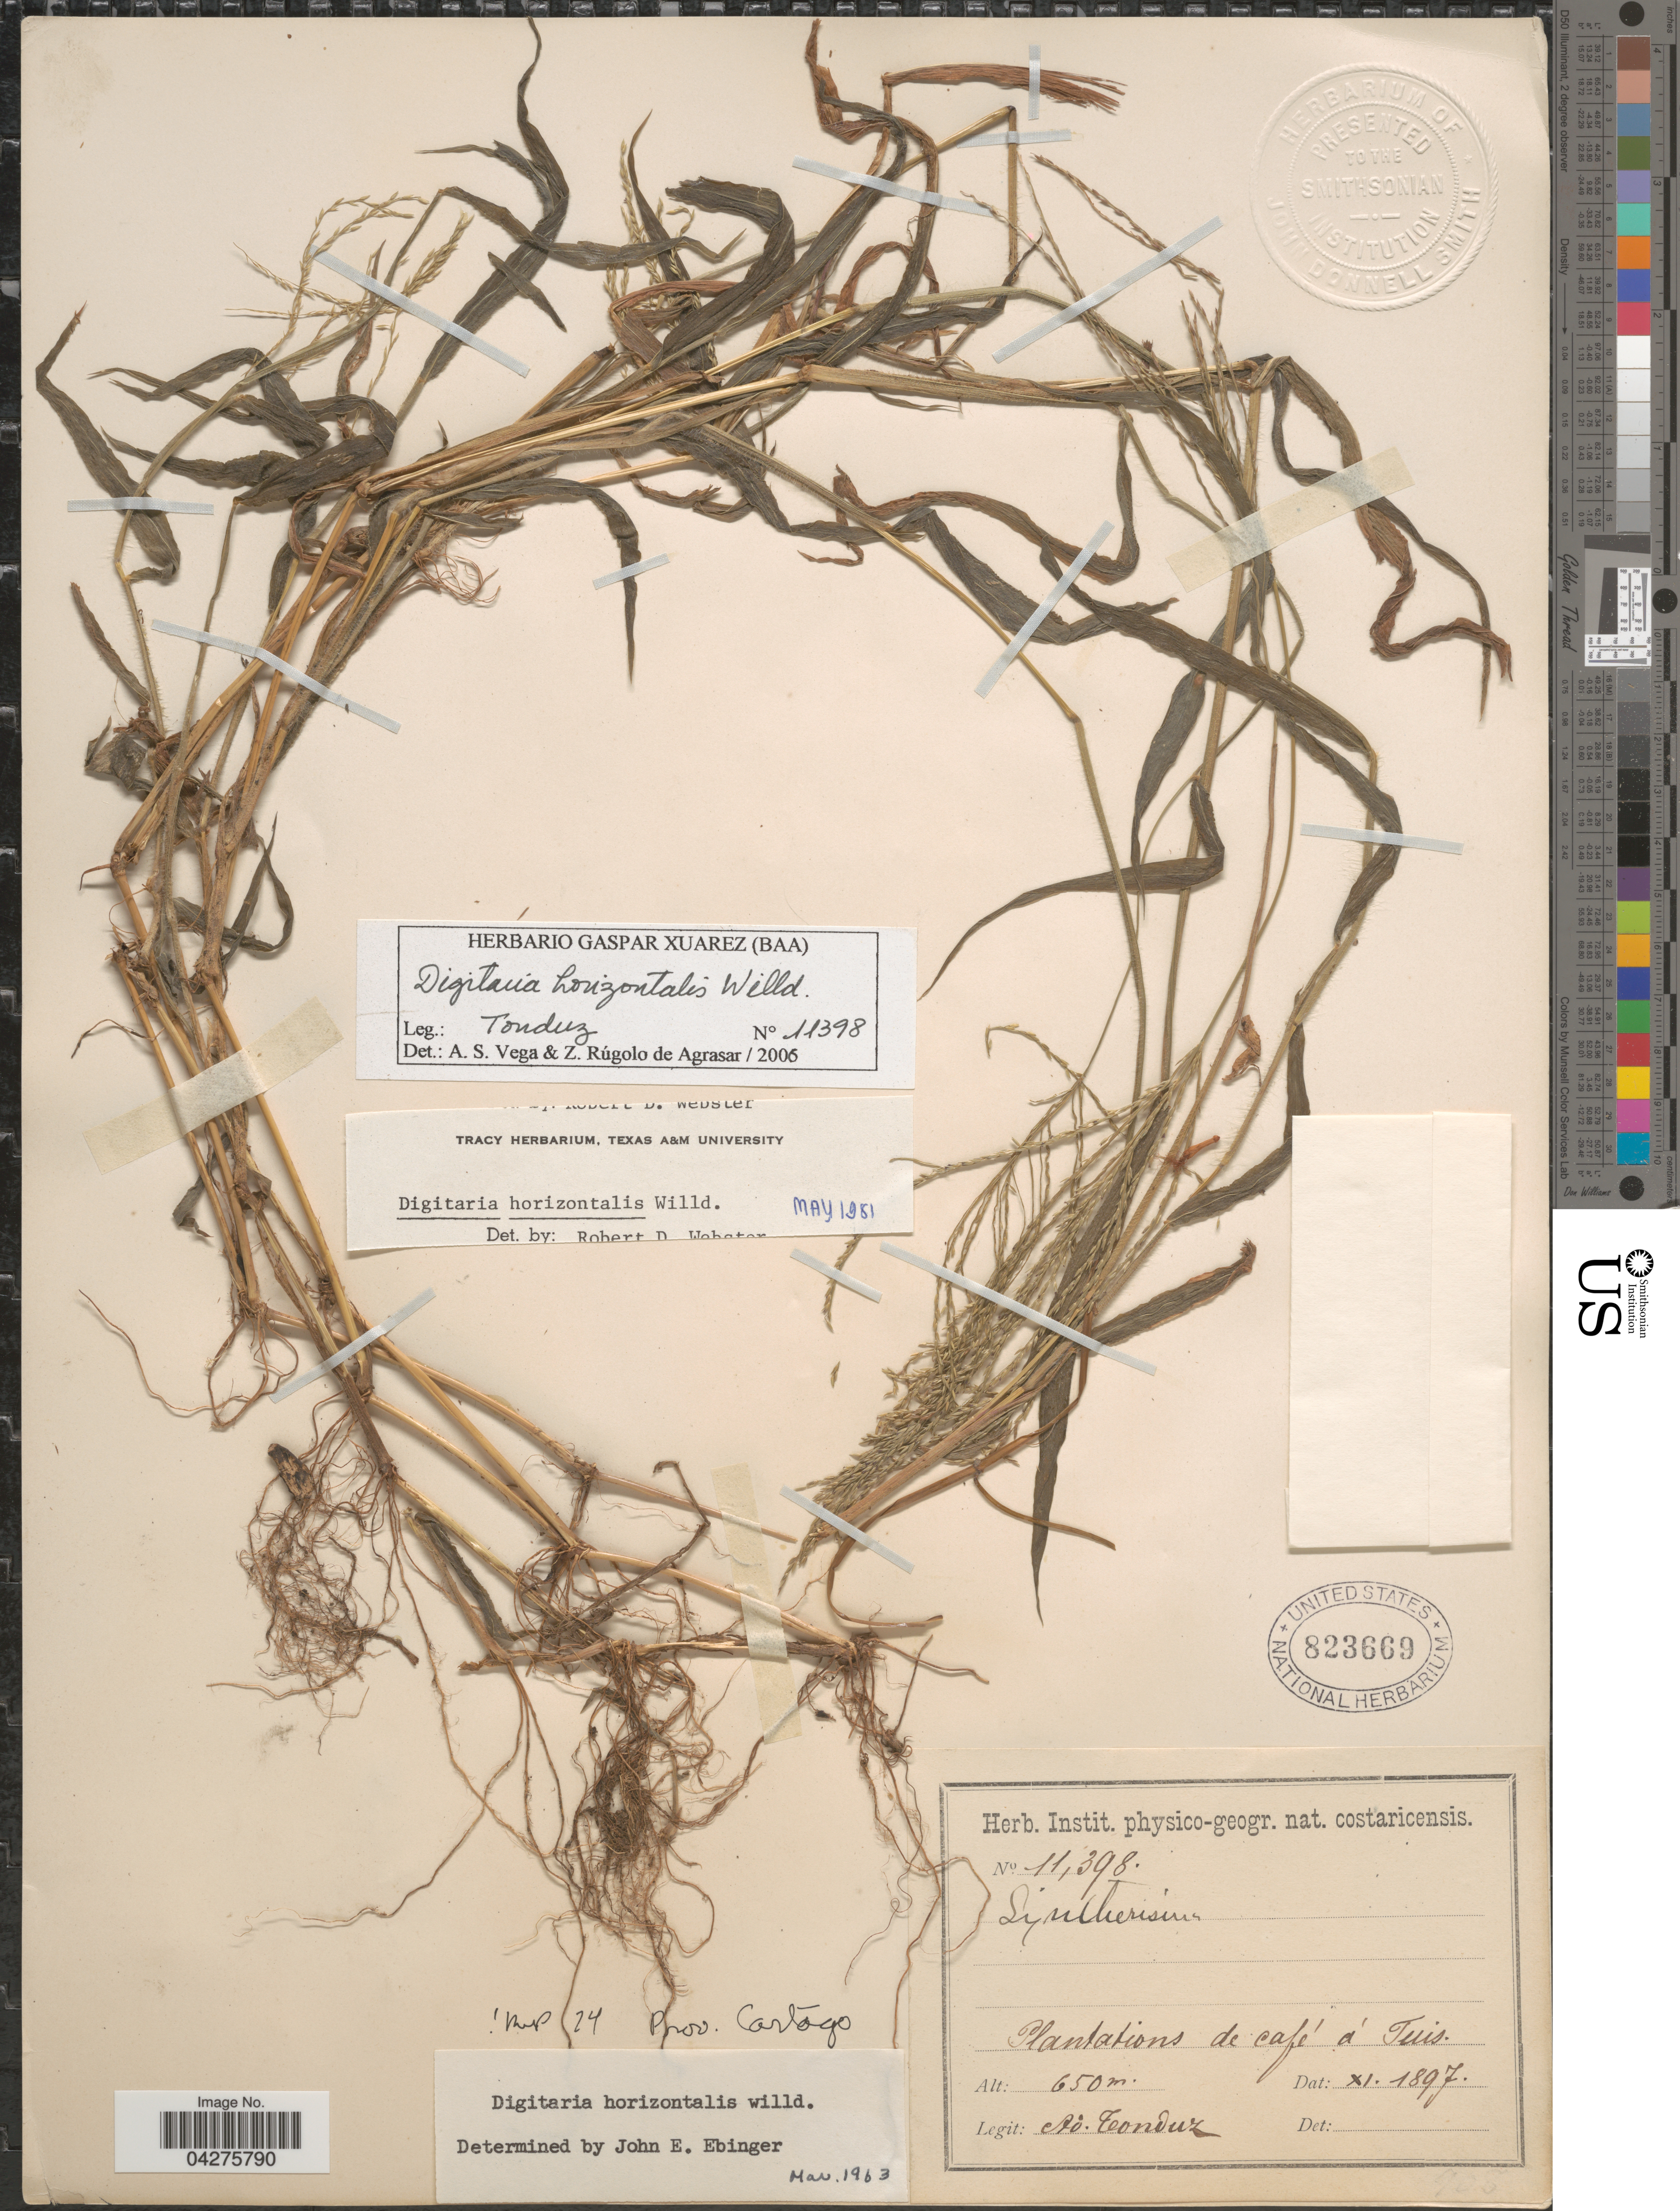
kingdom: Plantae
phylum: Tracheophyta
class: Liliopsida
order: Poales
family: Poaceae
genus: Digitaria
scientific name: Digitaria horizontalis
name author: Willd.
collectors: A. Tonduz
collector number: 11398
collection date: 1897-11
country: Costa Rica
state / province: Cartago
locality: Plantations de café á Tuis.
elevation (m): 650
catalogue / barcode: US 823669